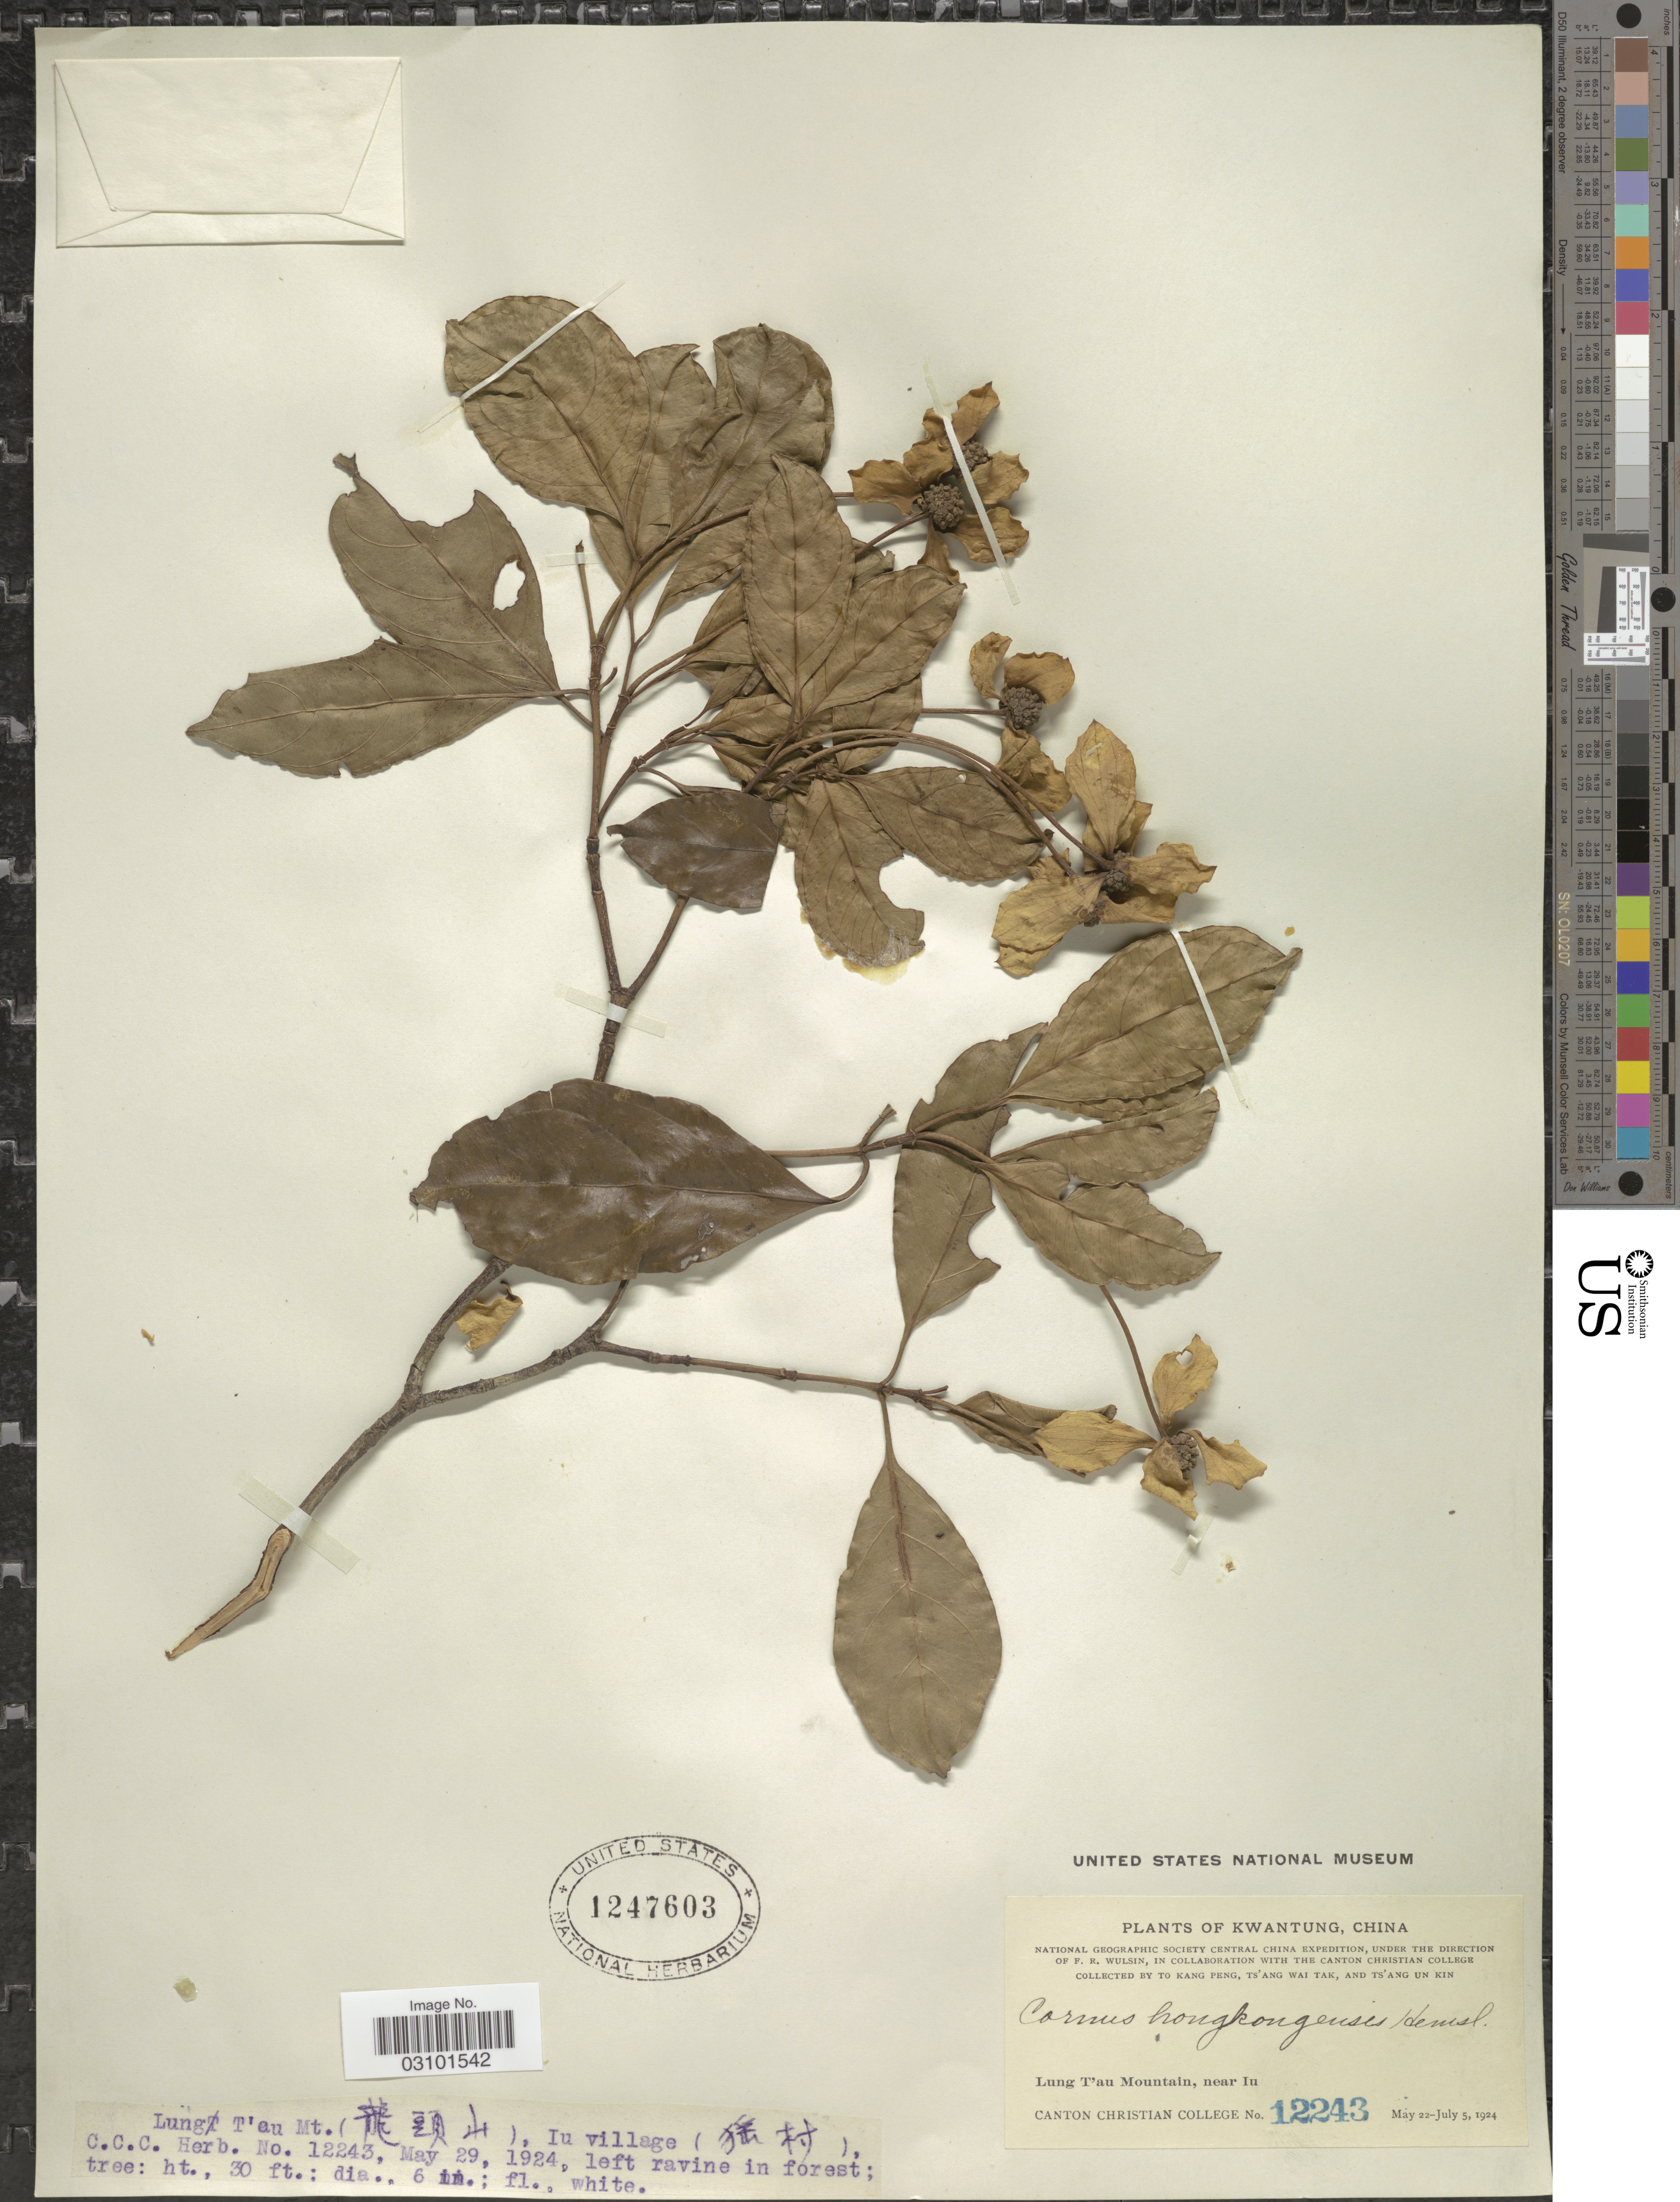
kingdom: Plantae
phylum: Tracheophyta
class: Magnoliopsida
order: Cornales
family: Cornaceae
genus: Cornus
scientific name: Cornus hongkongensis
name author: Hemsl.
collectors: K. Peng, W. T. Tsang & Ts' Ang Un Kin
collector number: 12243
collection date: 1924-05-29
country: China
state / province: Guangdong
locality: Kwangtung. Lung T'au Mt, Iu village.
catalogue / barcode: US 1247603